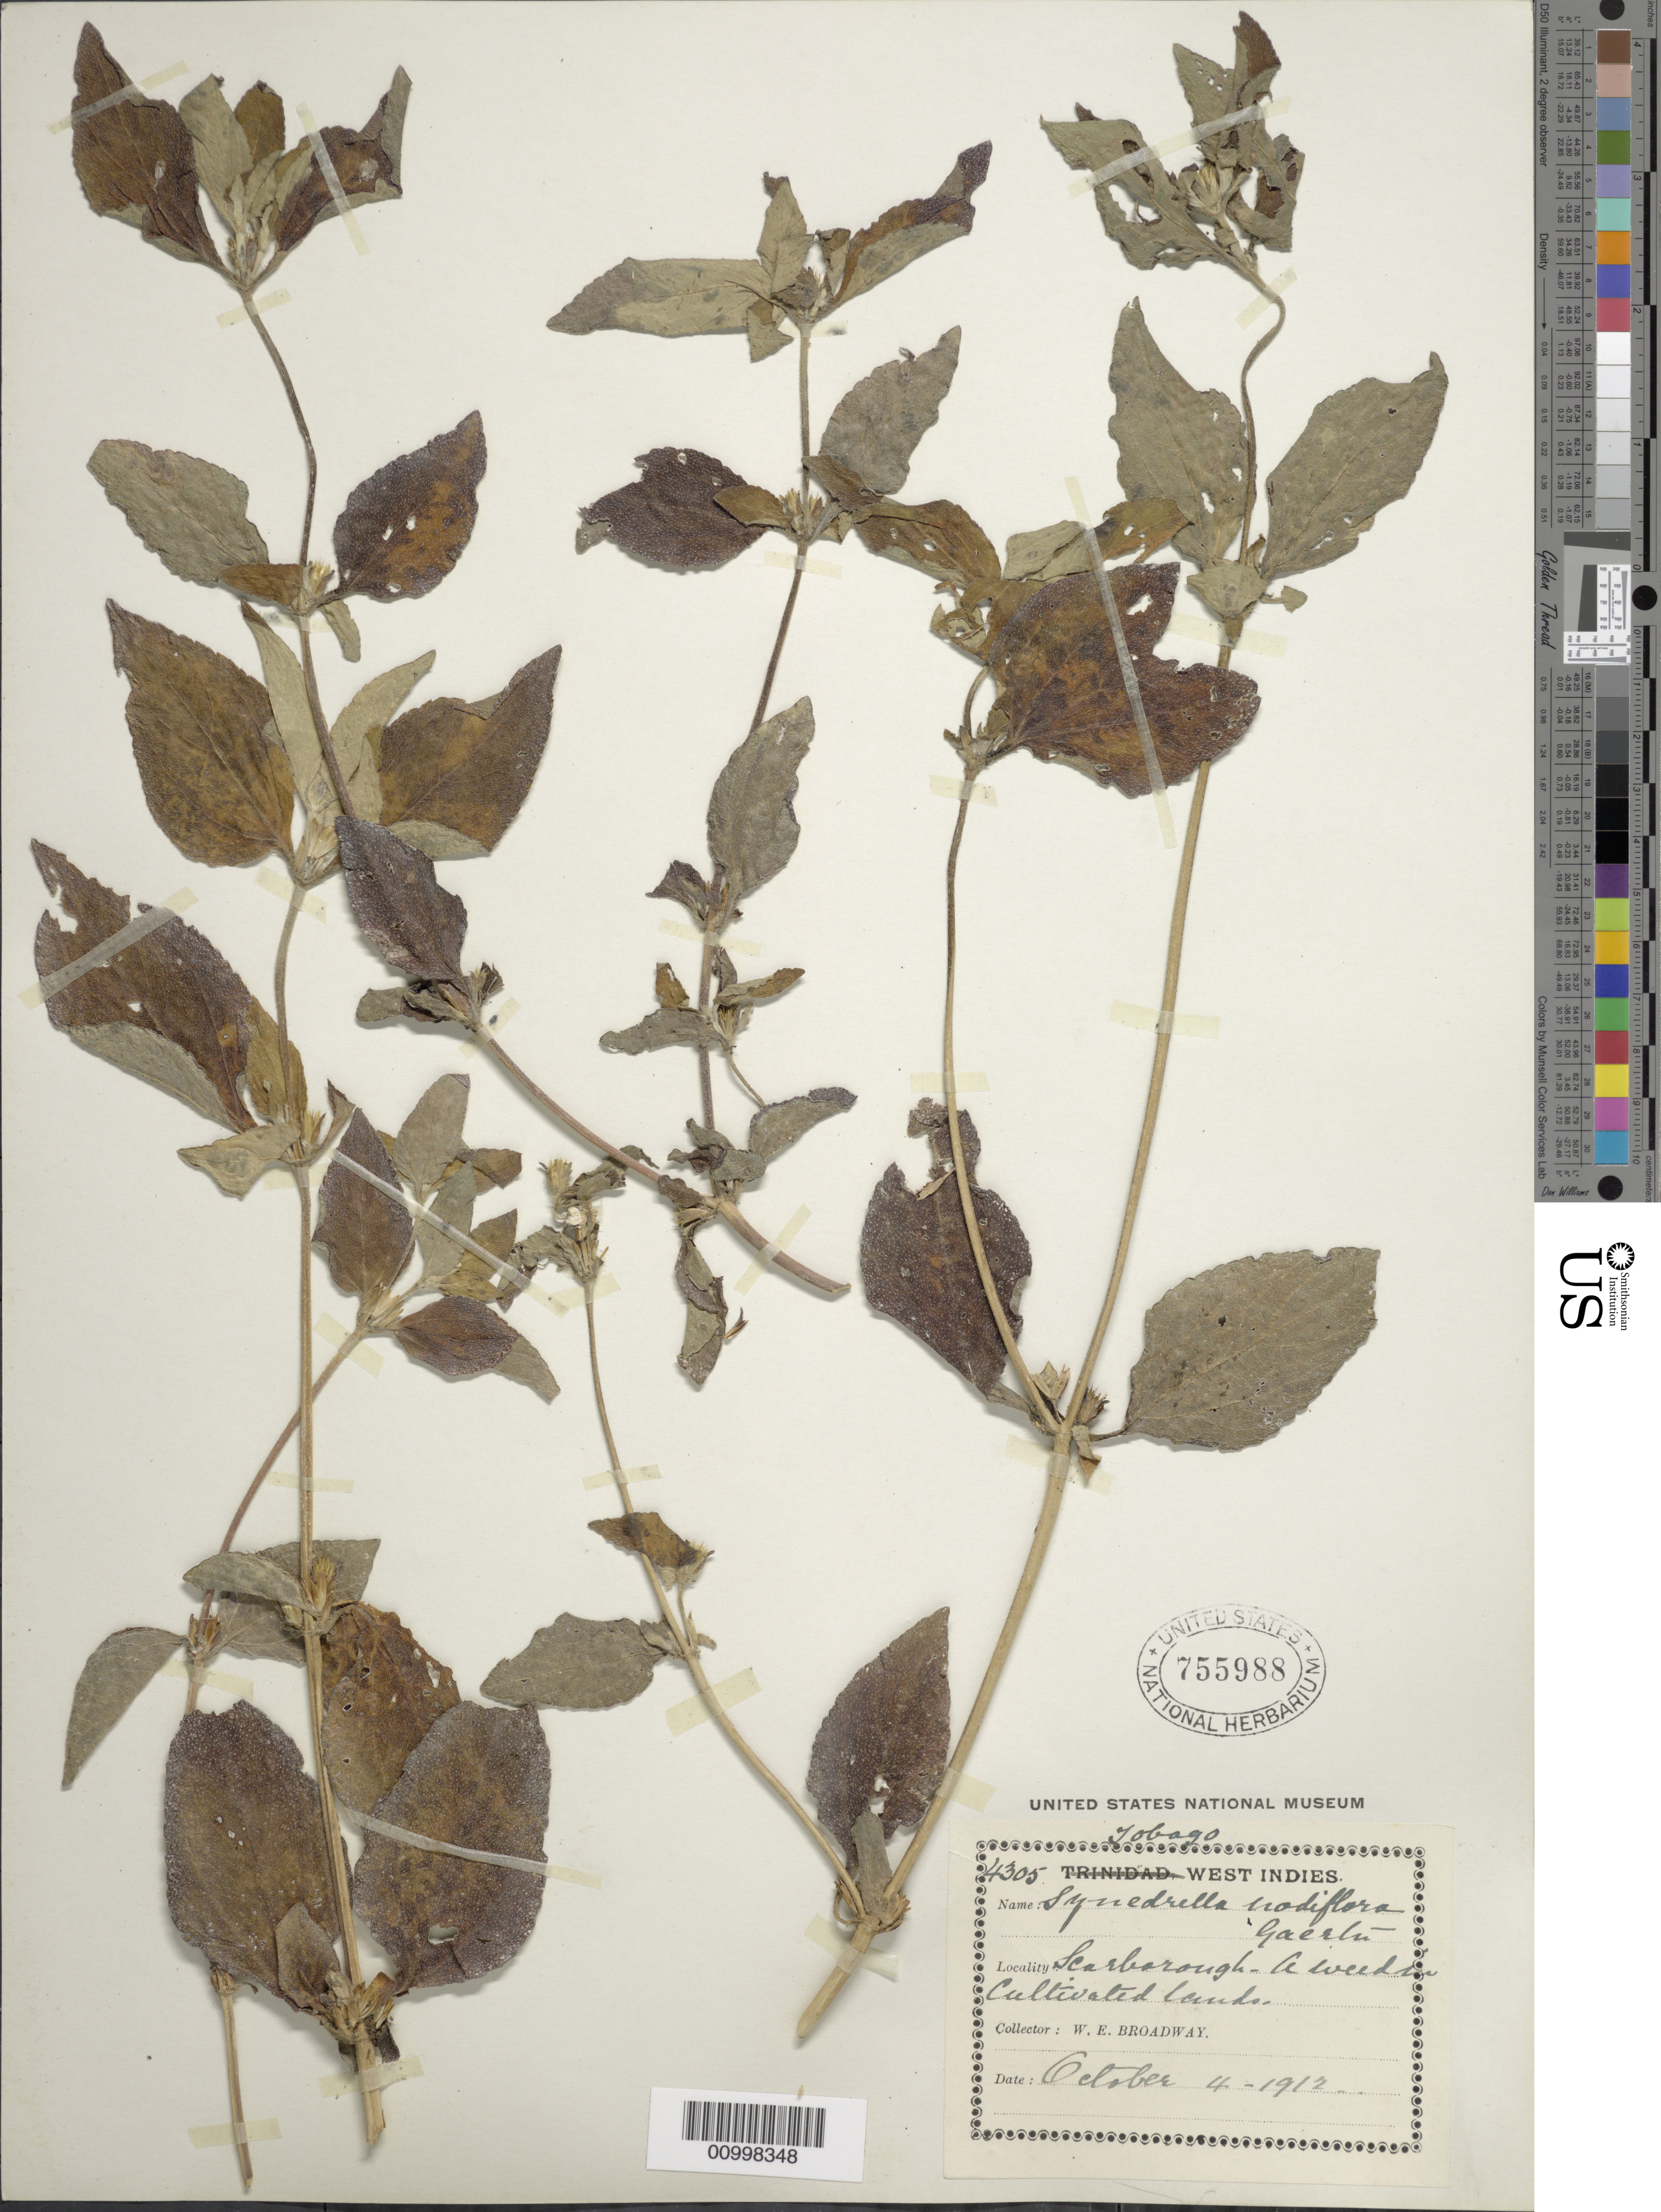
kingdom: Plantae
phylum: Tracheophyta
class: Magnoliopsida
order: Asterales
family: Asteraceae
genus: Synedrella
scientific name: Synedrella nodiflora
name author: (L.) Gaertn.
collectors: W. E. Broadway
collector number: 4305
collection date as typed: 04 Oct 1912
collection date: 1912-10-04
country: Trinidad and Tobago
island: Tobago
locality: Scarborough.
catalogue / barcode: US 755988